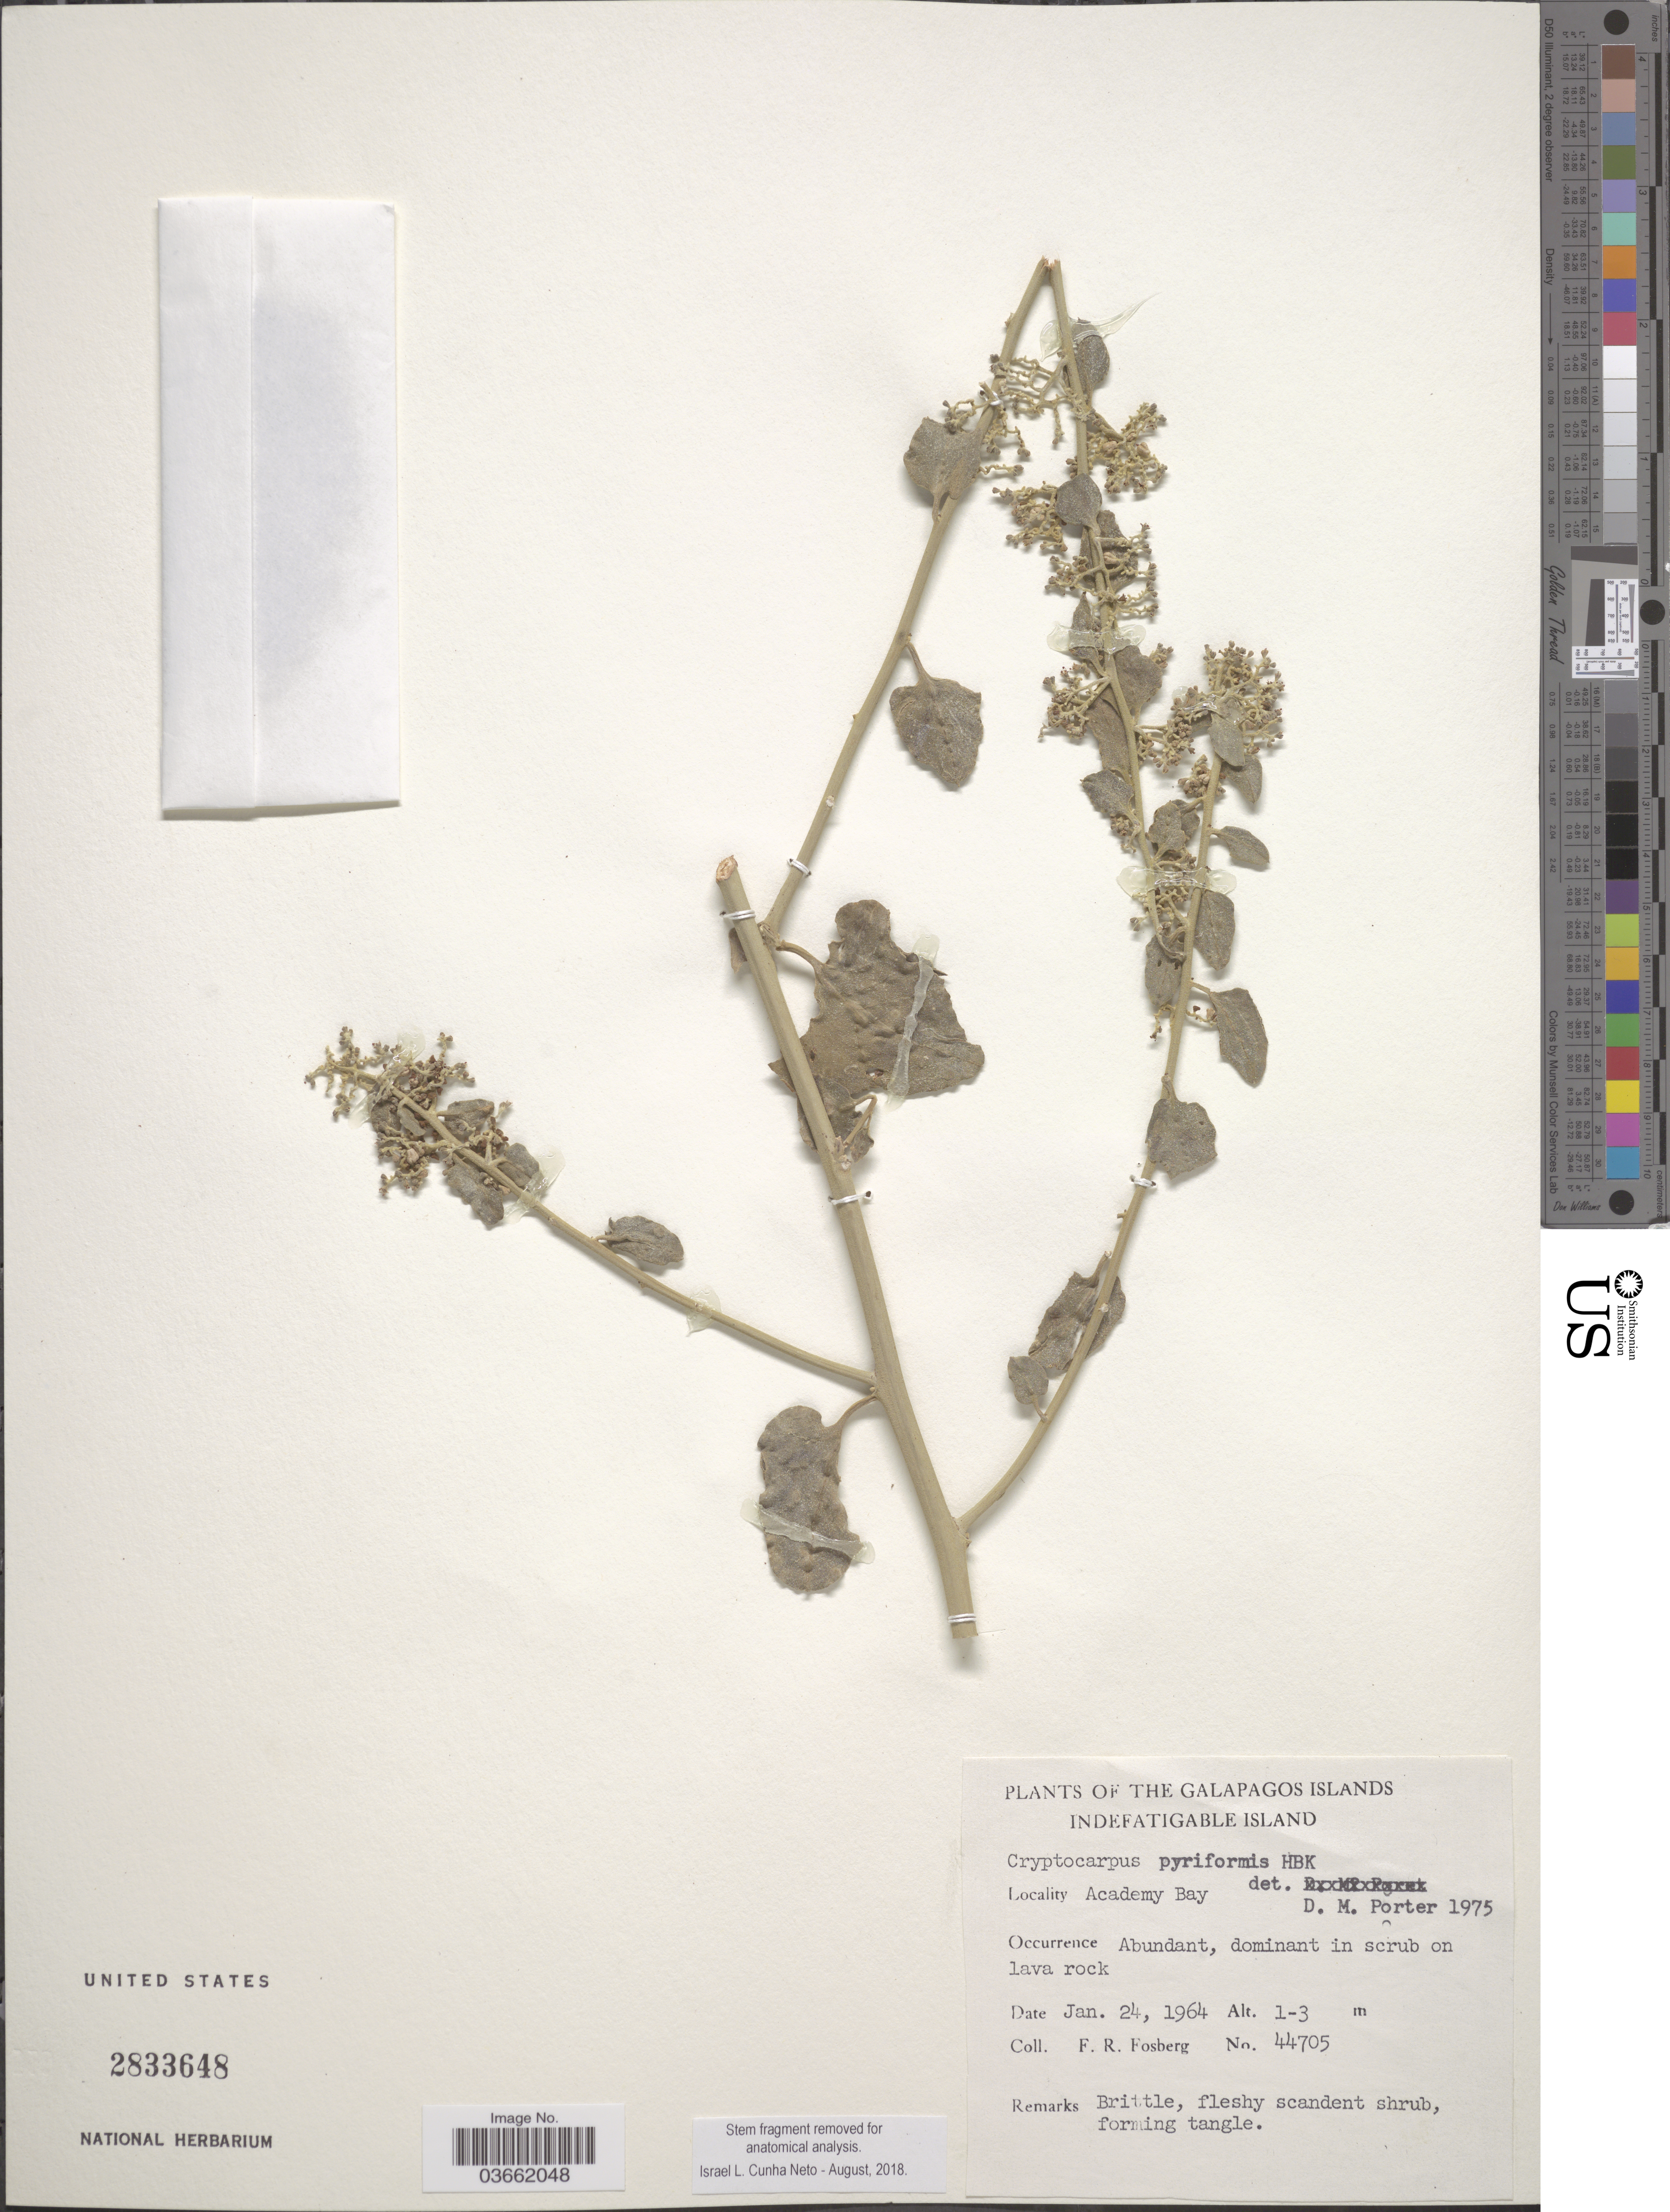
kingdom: Plantae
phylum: Tracheophyta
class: Magnoliopsida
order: Caryophyllales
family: Nyctaginaceae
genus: Cryptocarpus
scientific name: Cryptocarpus pyriformis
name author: Kunth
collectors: F. R. Fosberg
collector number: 44705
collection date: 1964-01-24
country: Ecuador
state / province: Colón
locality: The Galapagos Islands. Indefatigable Island. Academy Bay.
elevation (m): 1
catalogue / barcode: US 2833648